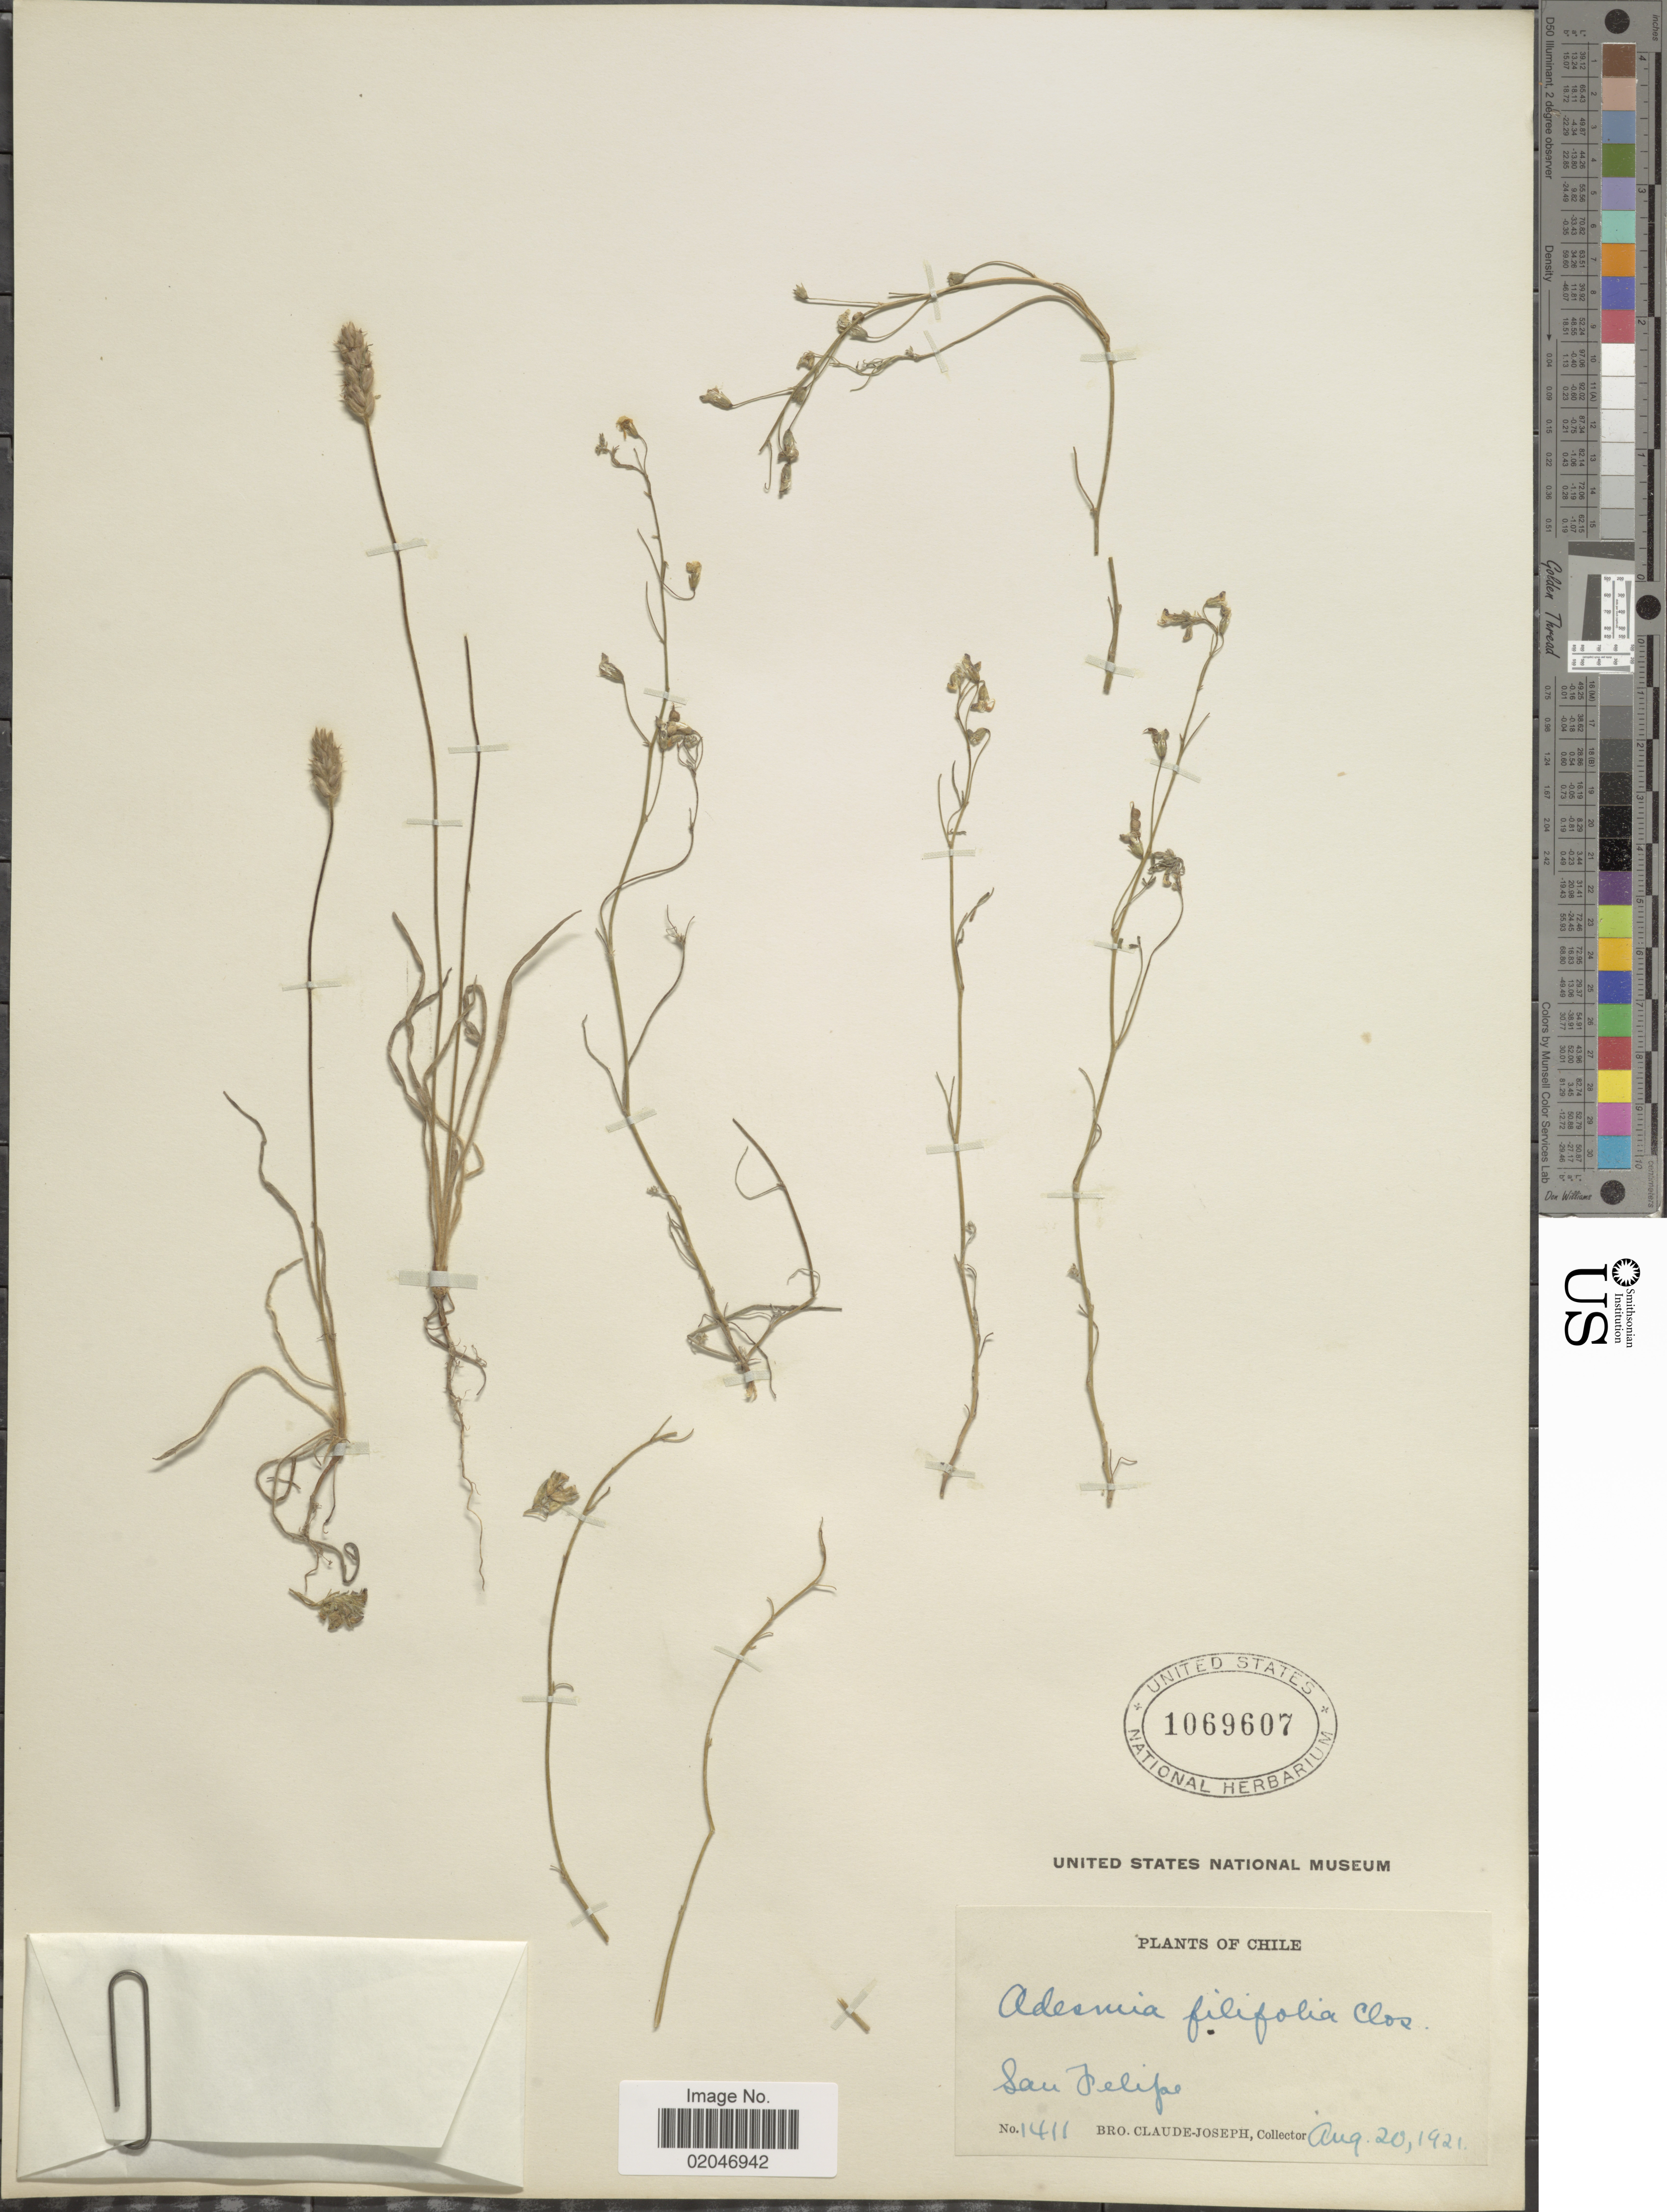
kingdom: Plantae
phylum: Tracheophyta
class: Magnoliopsida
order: Fabales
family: Fabaceae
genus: Adesmia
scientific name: Adesmia filifolia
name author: Clos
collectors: Bro. Claude-Joseph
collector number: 1411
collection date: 1921-08-20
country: Chile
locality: San Felipe.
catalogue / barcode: US 1069607